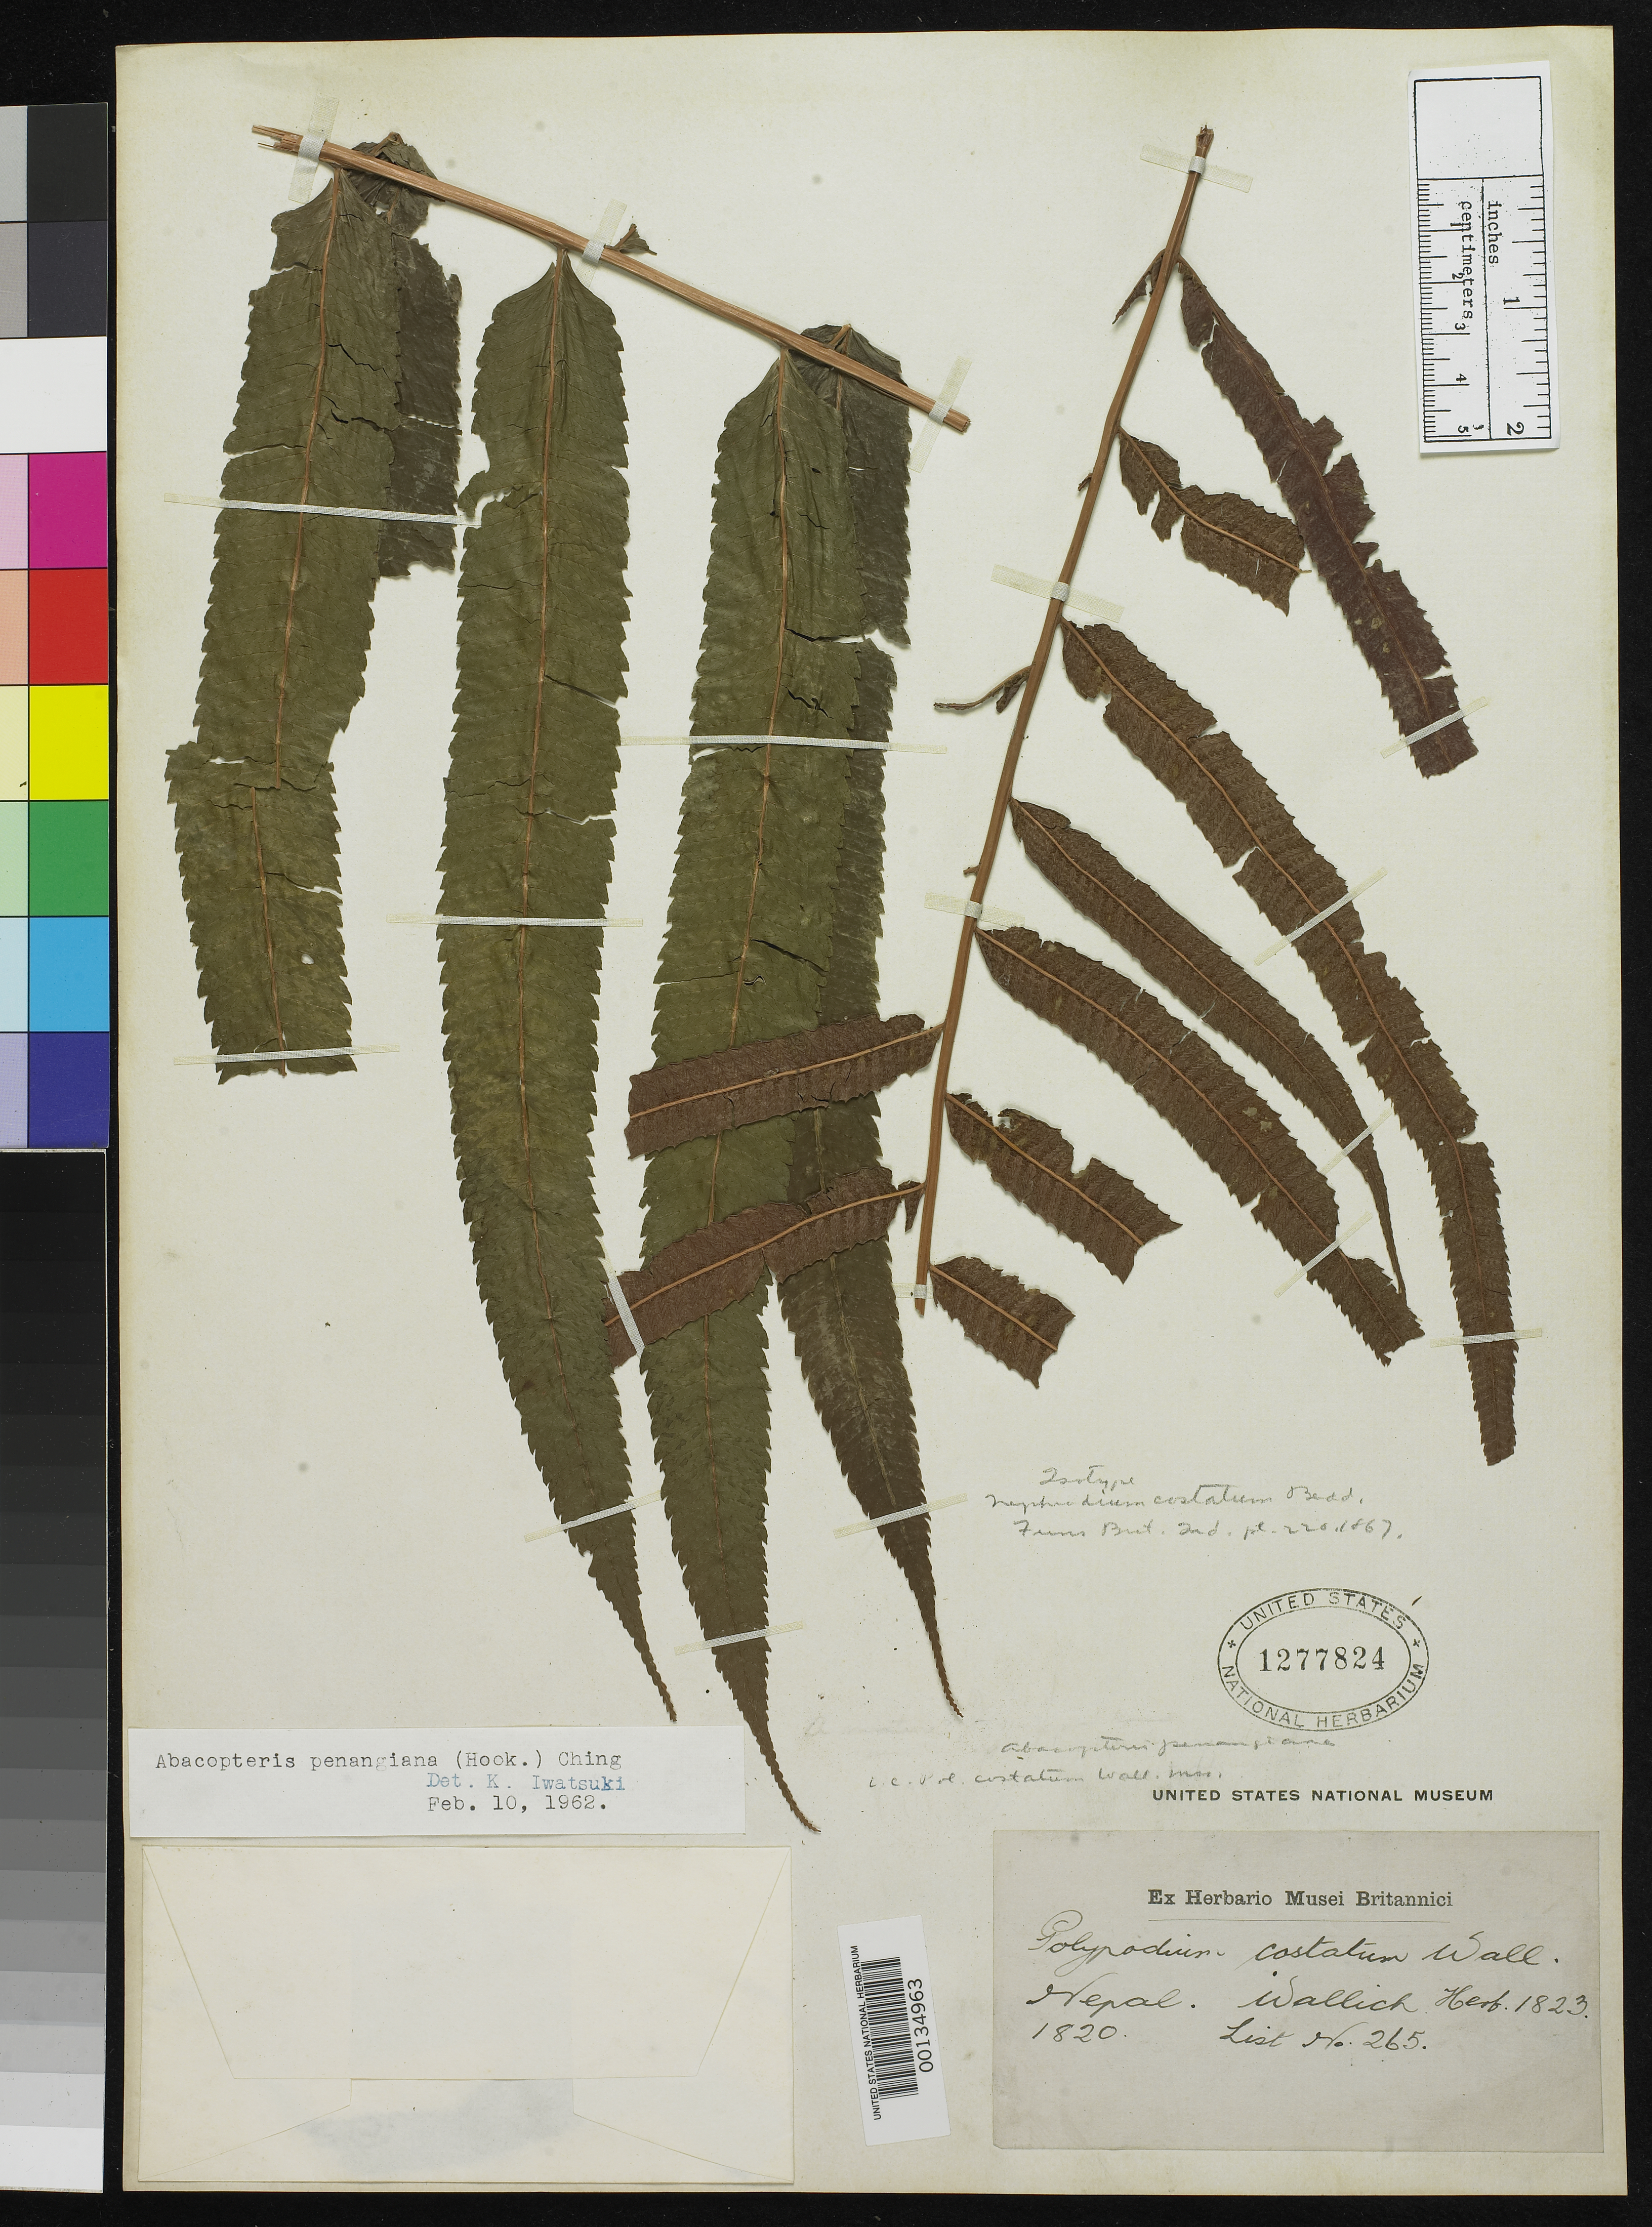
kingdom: Plantae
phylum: Tracheophyta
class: Polypodiopsida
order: Polypodiales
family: Dryopteridaceae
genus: Nephrodium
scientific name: Nephrodium costatum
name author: Bedd.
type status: Syntype; Possible Type; Type Collection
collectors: N. Wallich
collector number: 265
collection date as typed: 1820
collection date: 1820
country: Nepal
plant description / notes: Note that "Polypodium costatum" based on Wallich 265 (nom. nud., in Numer. List) consists of 3 separate elements. This specimen represents the Nepal element.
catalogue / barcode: US 1277824